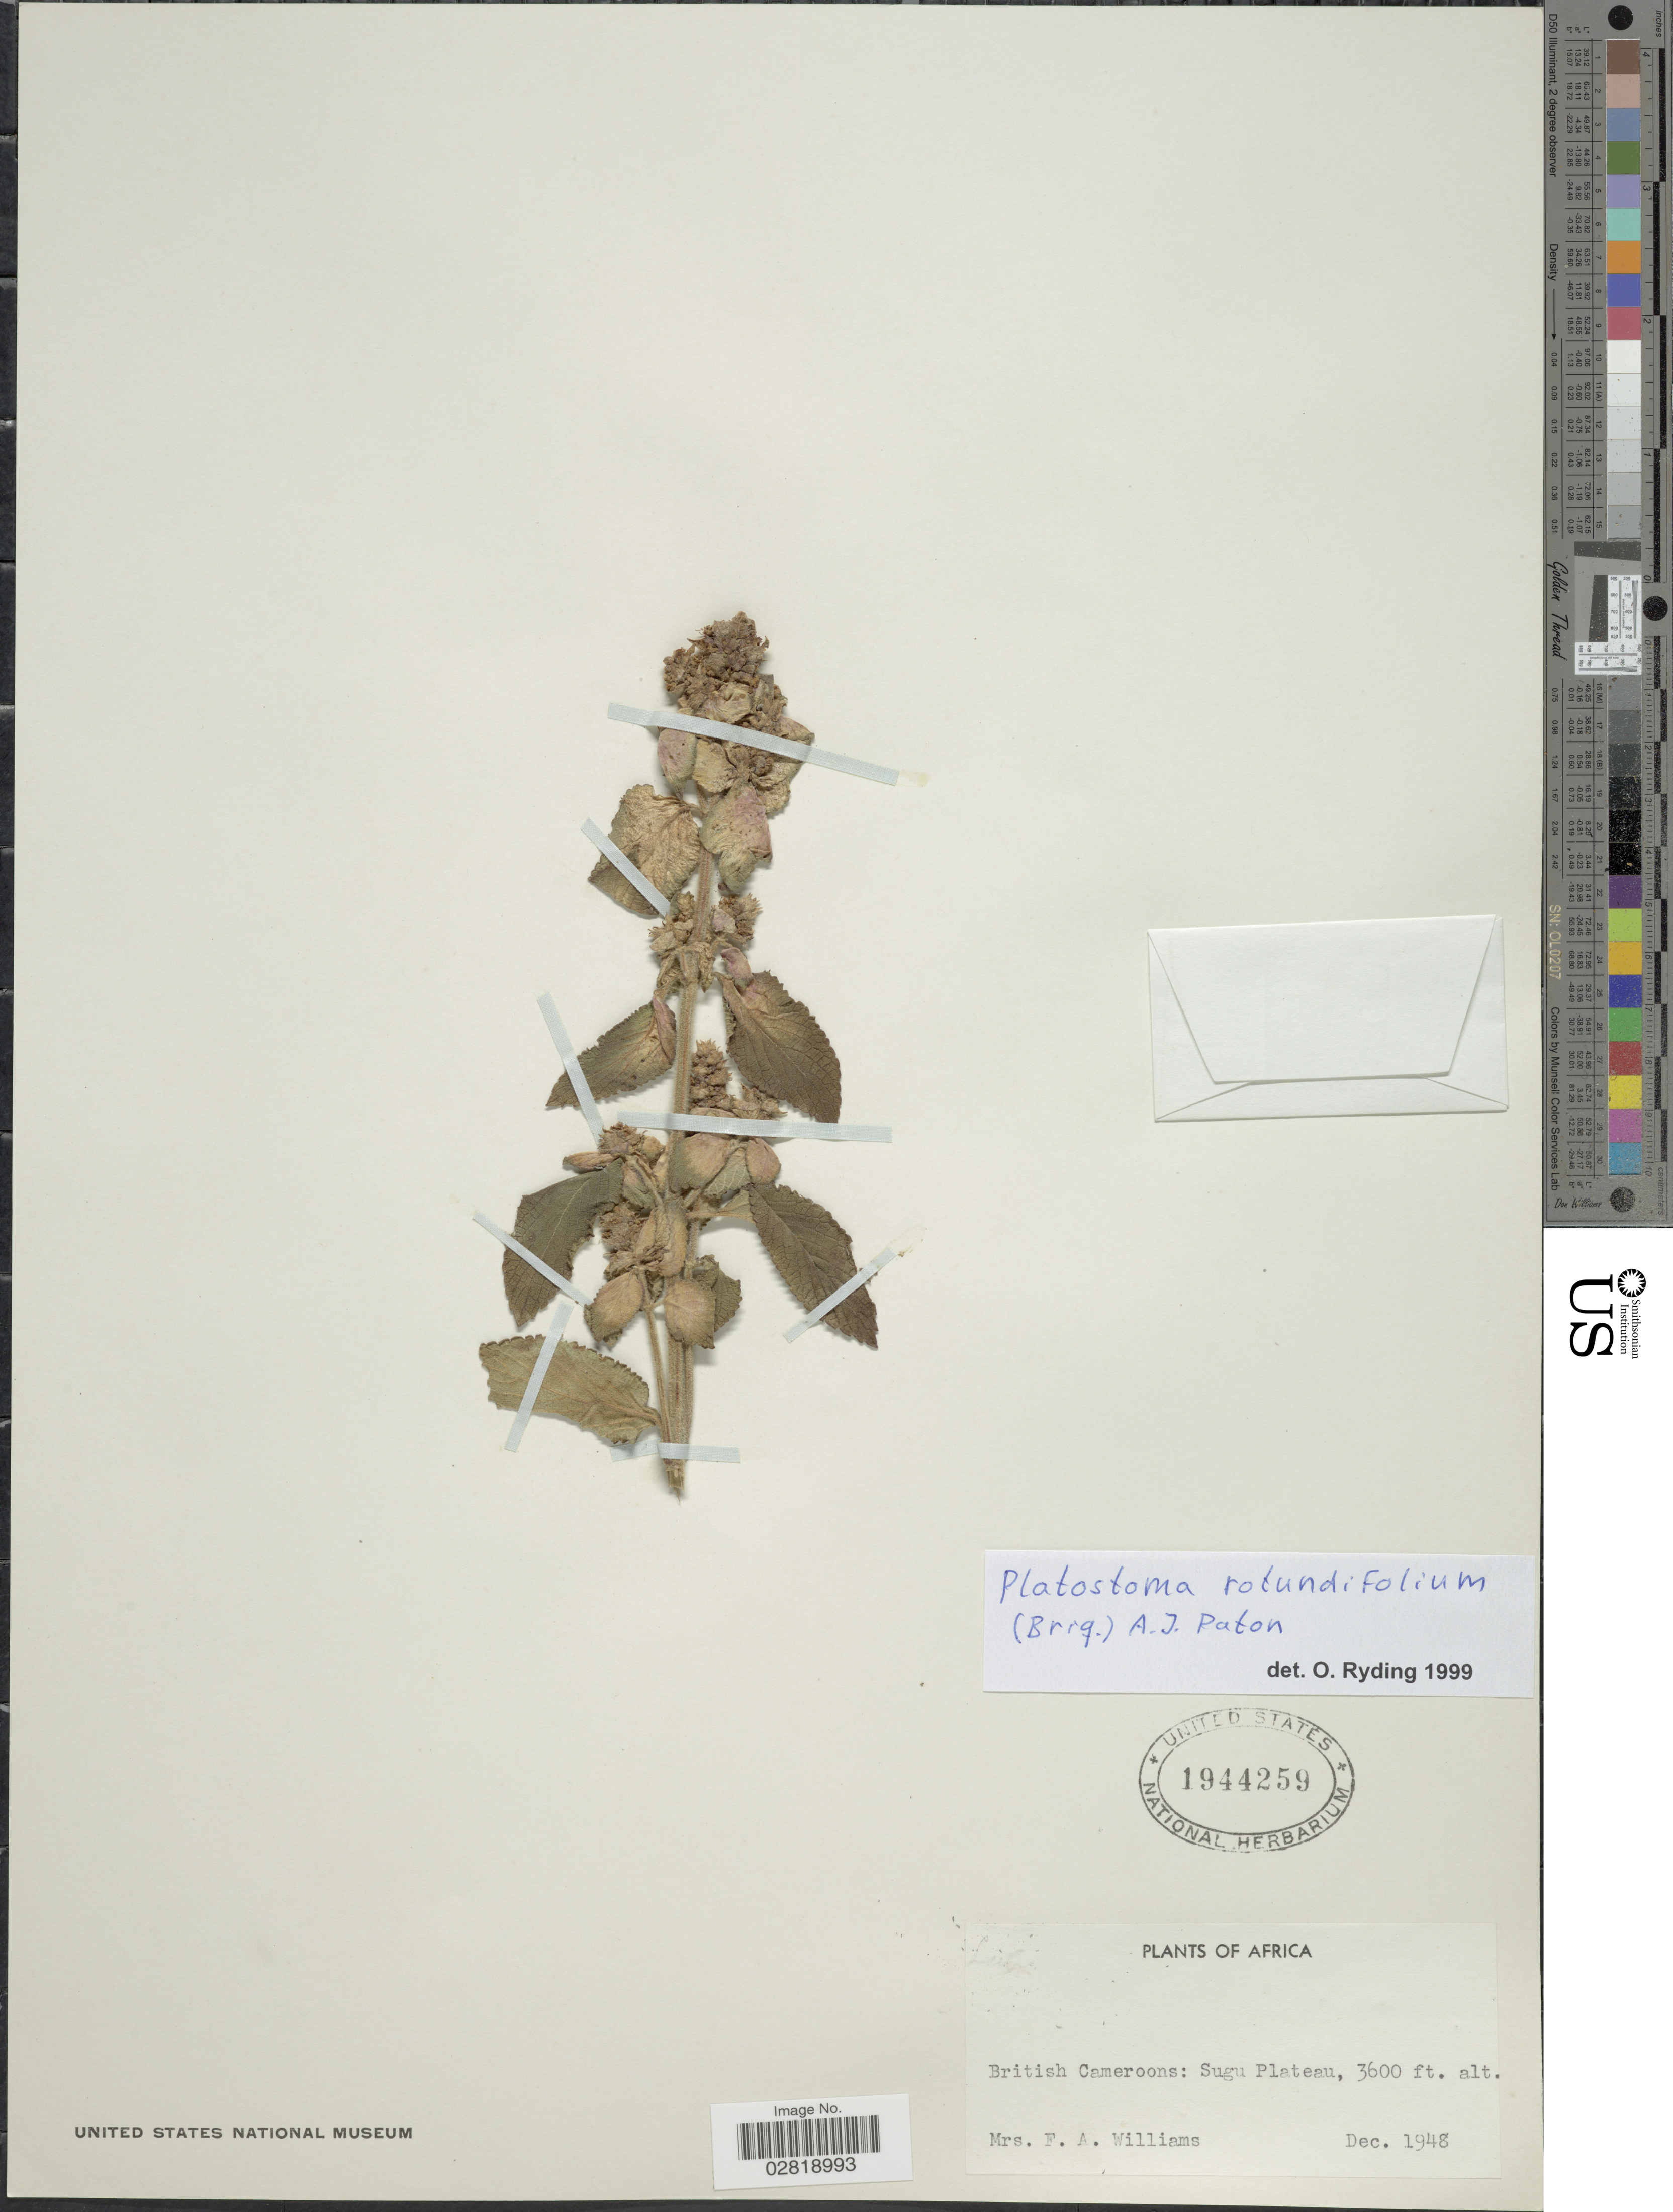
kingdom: Plantae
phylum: Tracheophyta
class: Magnoliopsida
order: Lamiales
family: Lamiaceae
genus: Platostoma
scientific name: Platostoma rotundifolium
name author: (Briq.) A.J. Paton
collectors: Mrs. F. A. Williams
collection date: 1948-12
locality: British Cameroons: Sugu Plateau. Africa.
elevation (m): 1097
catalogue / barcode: US 1944259